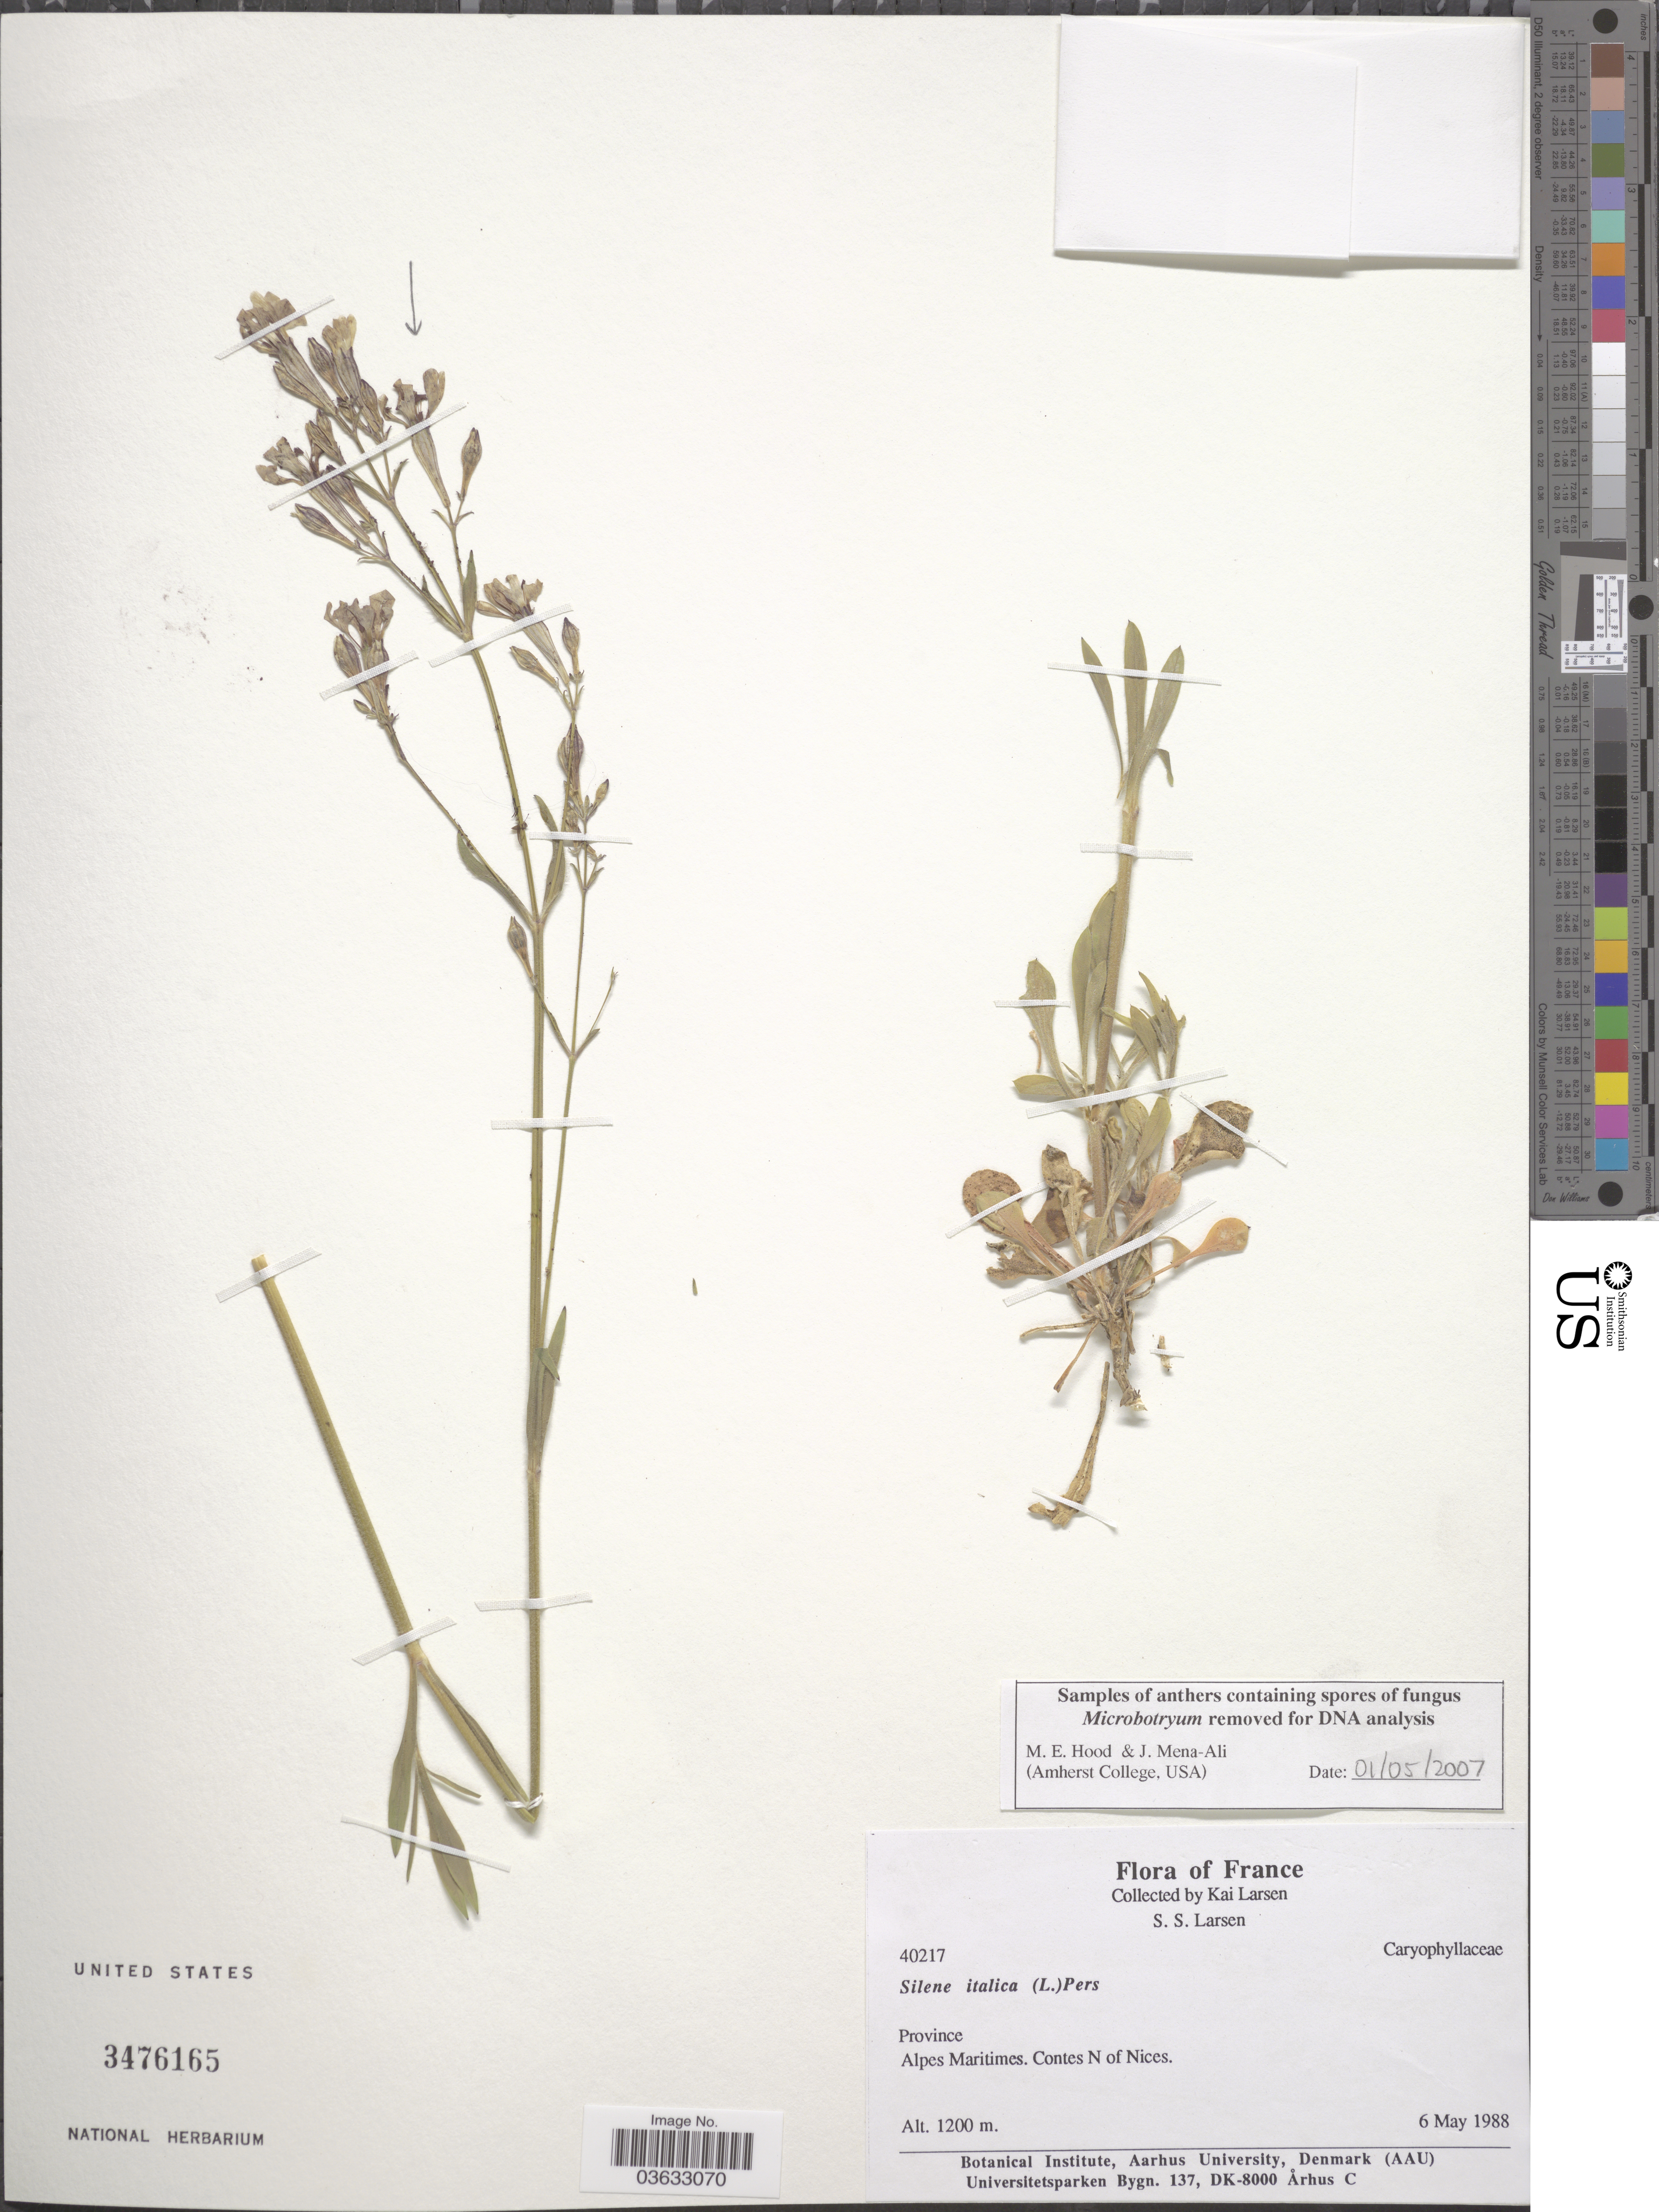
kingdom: Plantae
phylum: Tracheophyta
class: Magnoliopsida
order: Caryophyllales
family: Caryophyllaceae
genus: Silene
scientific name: Silene italica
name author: (L.) Pers.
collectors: K. Larsen & S. Larsen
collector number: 40217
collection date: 1988-05-06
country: France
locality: Province Alpes Maritimes. Contes N of Nices.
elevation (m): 1200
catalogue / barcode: US 3476165